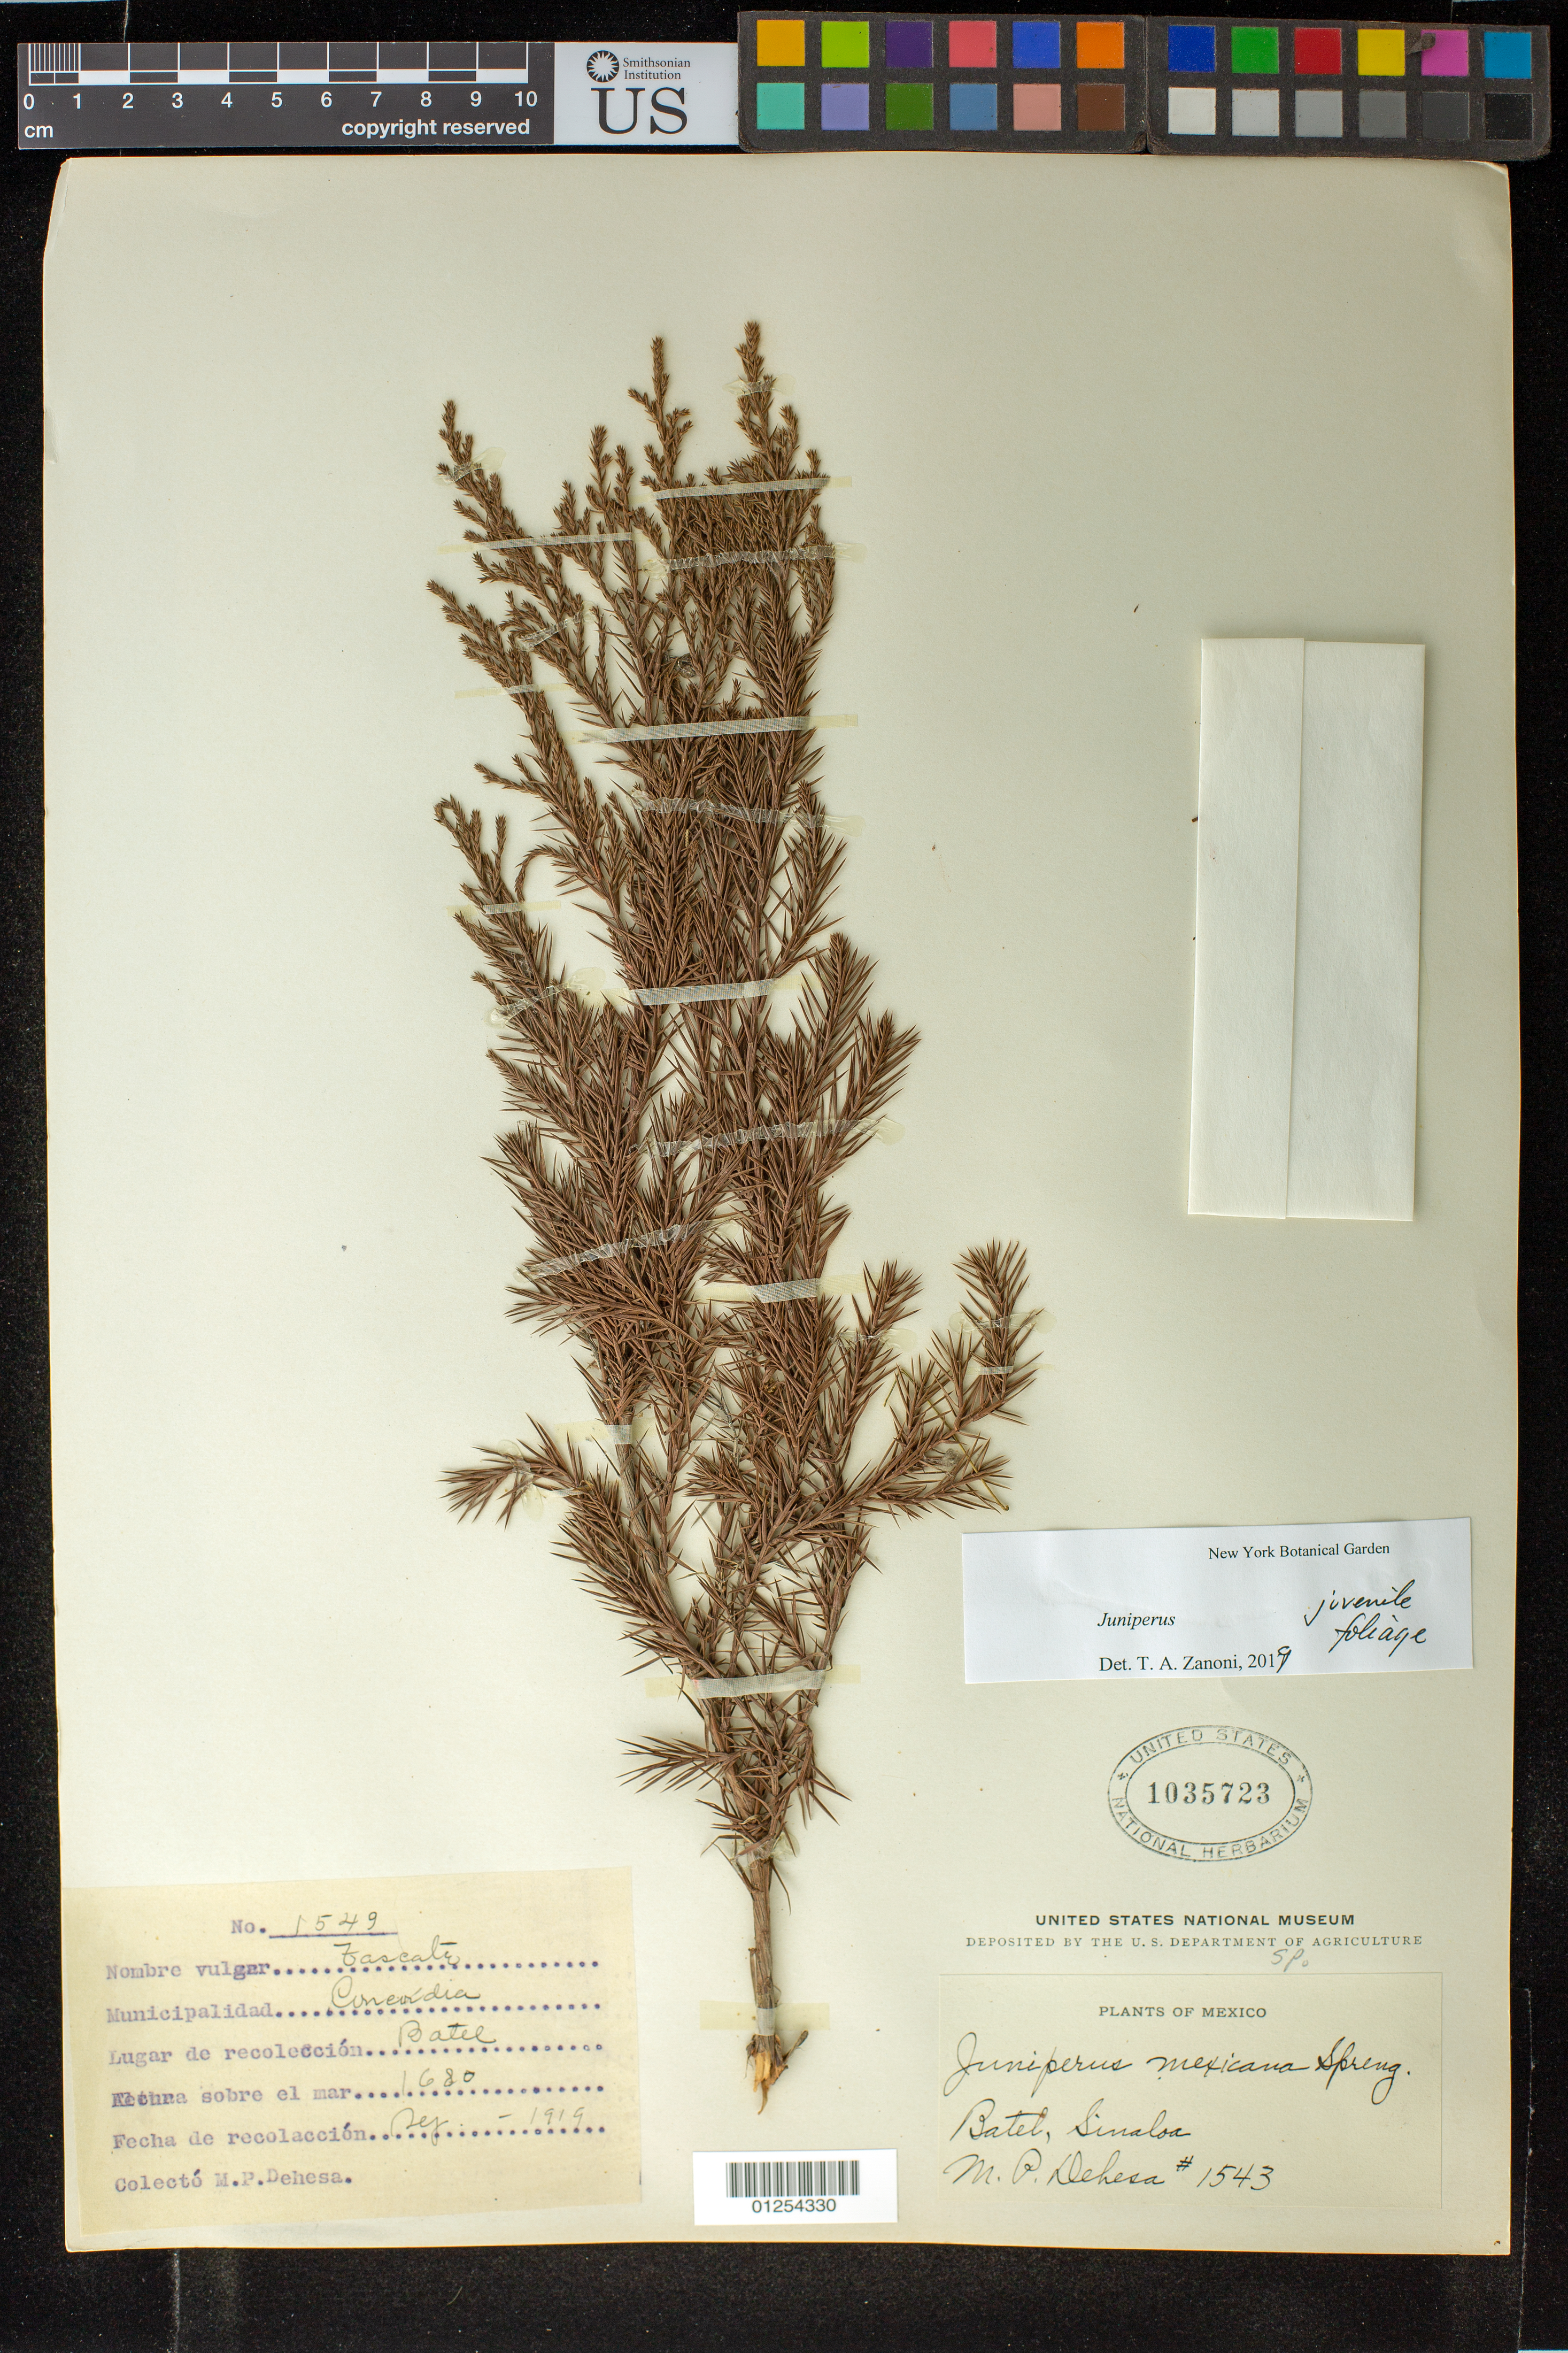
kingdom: Plantae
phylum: Tracheophyta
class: Pinopsida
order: Pinales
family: Cupressaceae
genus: Juniperus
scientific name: Juniperus mexicana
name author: Spreng.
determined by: Zanoni, T. A., (NY), New York Botanical Garden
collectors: M. Dehesa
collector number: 1549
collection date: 1919-12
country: Mexico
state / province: Sinaloa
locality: Batel, Concordia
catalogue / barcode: US 1035723